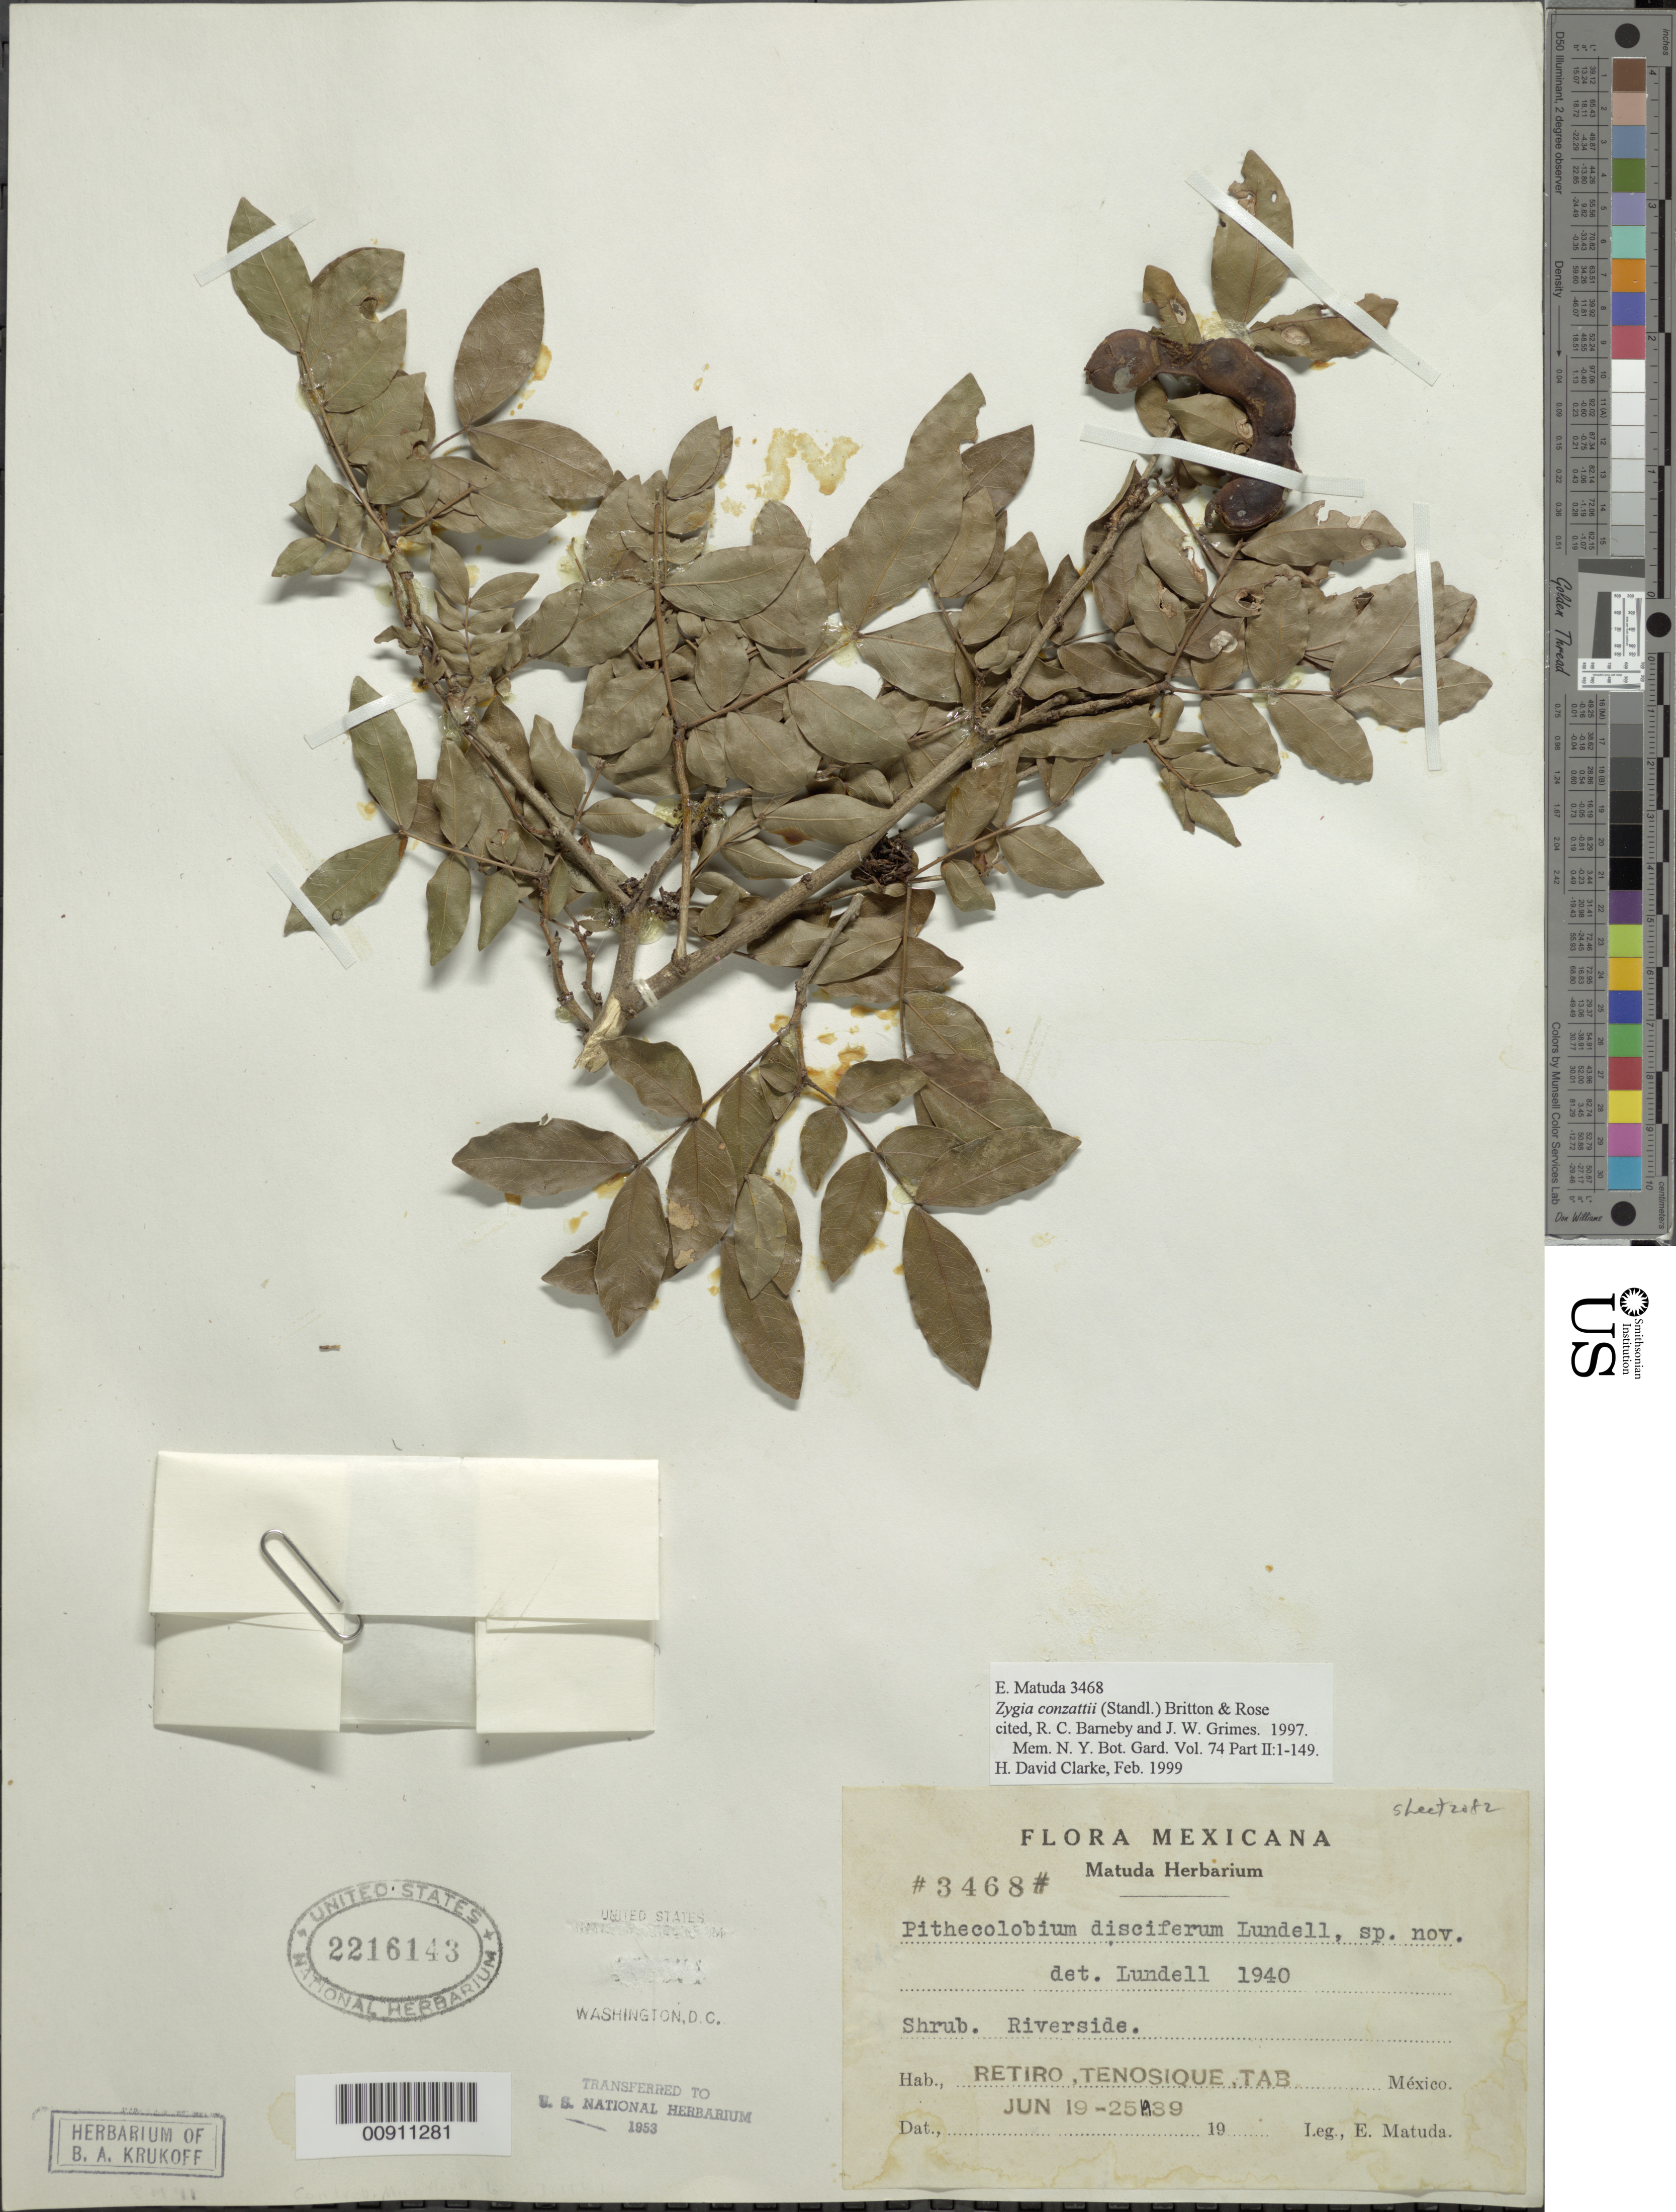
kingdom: Plantae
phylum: Tracheophyta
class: Magnoliopsida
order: Fabales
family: Fabaceae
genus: Zygia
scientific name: Zygia conzattii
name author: (Standl.) Britton & Rose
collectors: E. Matuda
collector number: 3468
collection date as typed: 19 Jun 1939 to 25 Jun 1939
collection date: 1939-06-19/1939-06-25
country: Mexico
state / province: Tabasco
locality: Retiro, Tenosique, Tabasco.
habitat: Riverside.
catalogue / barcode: US 2216143